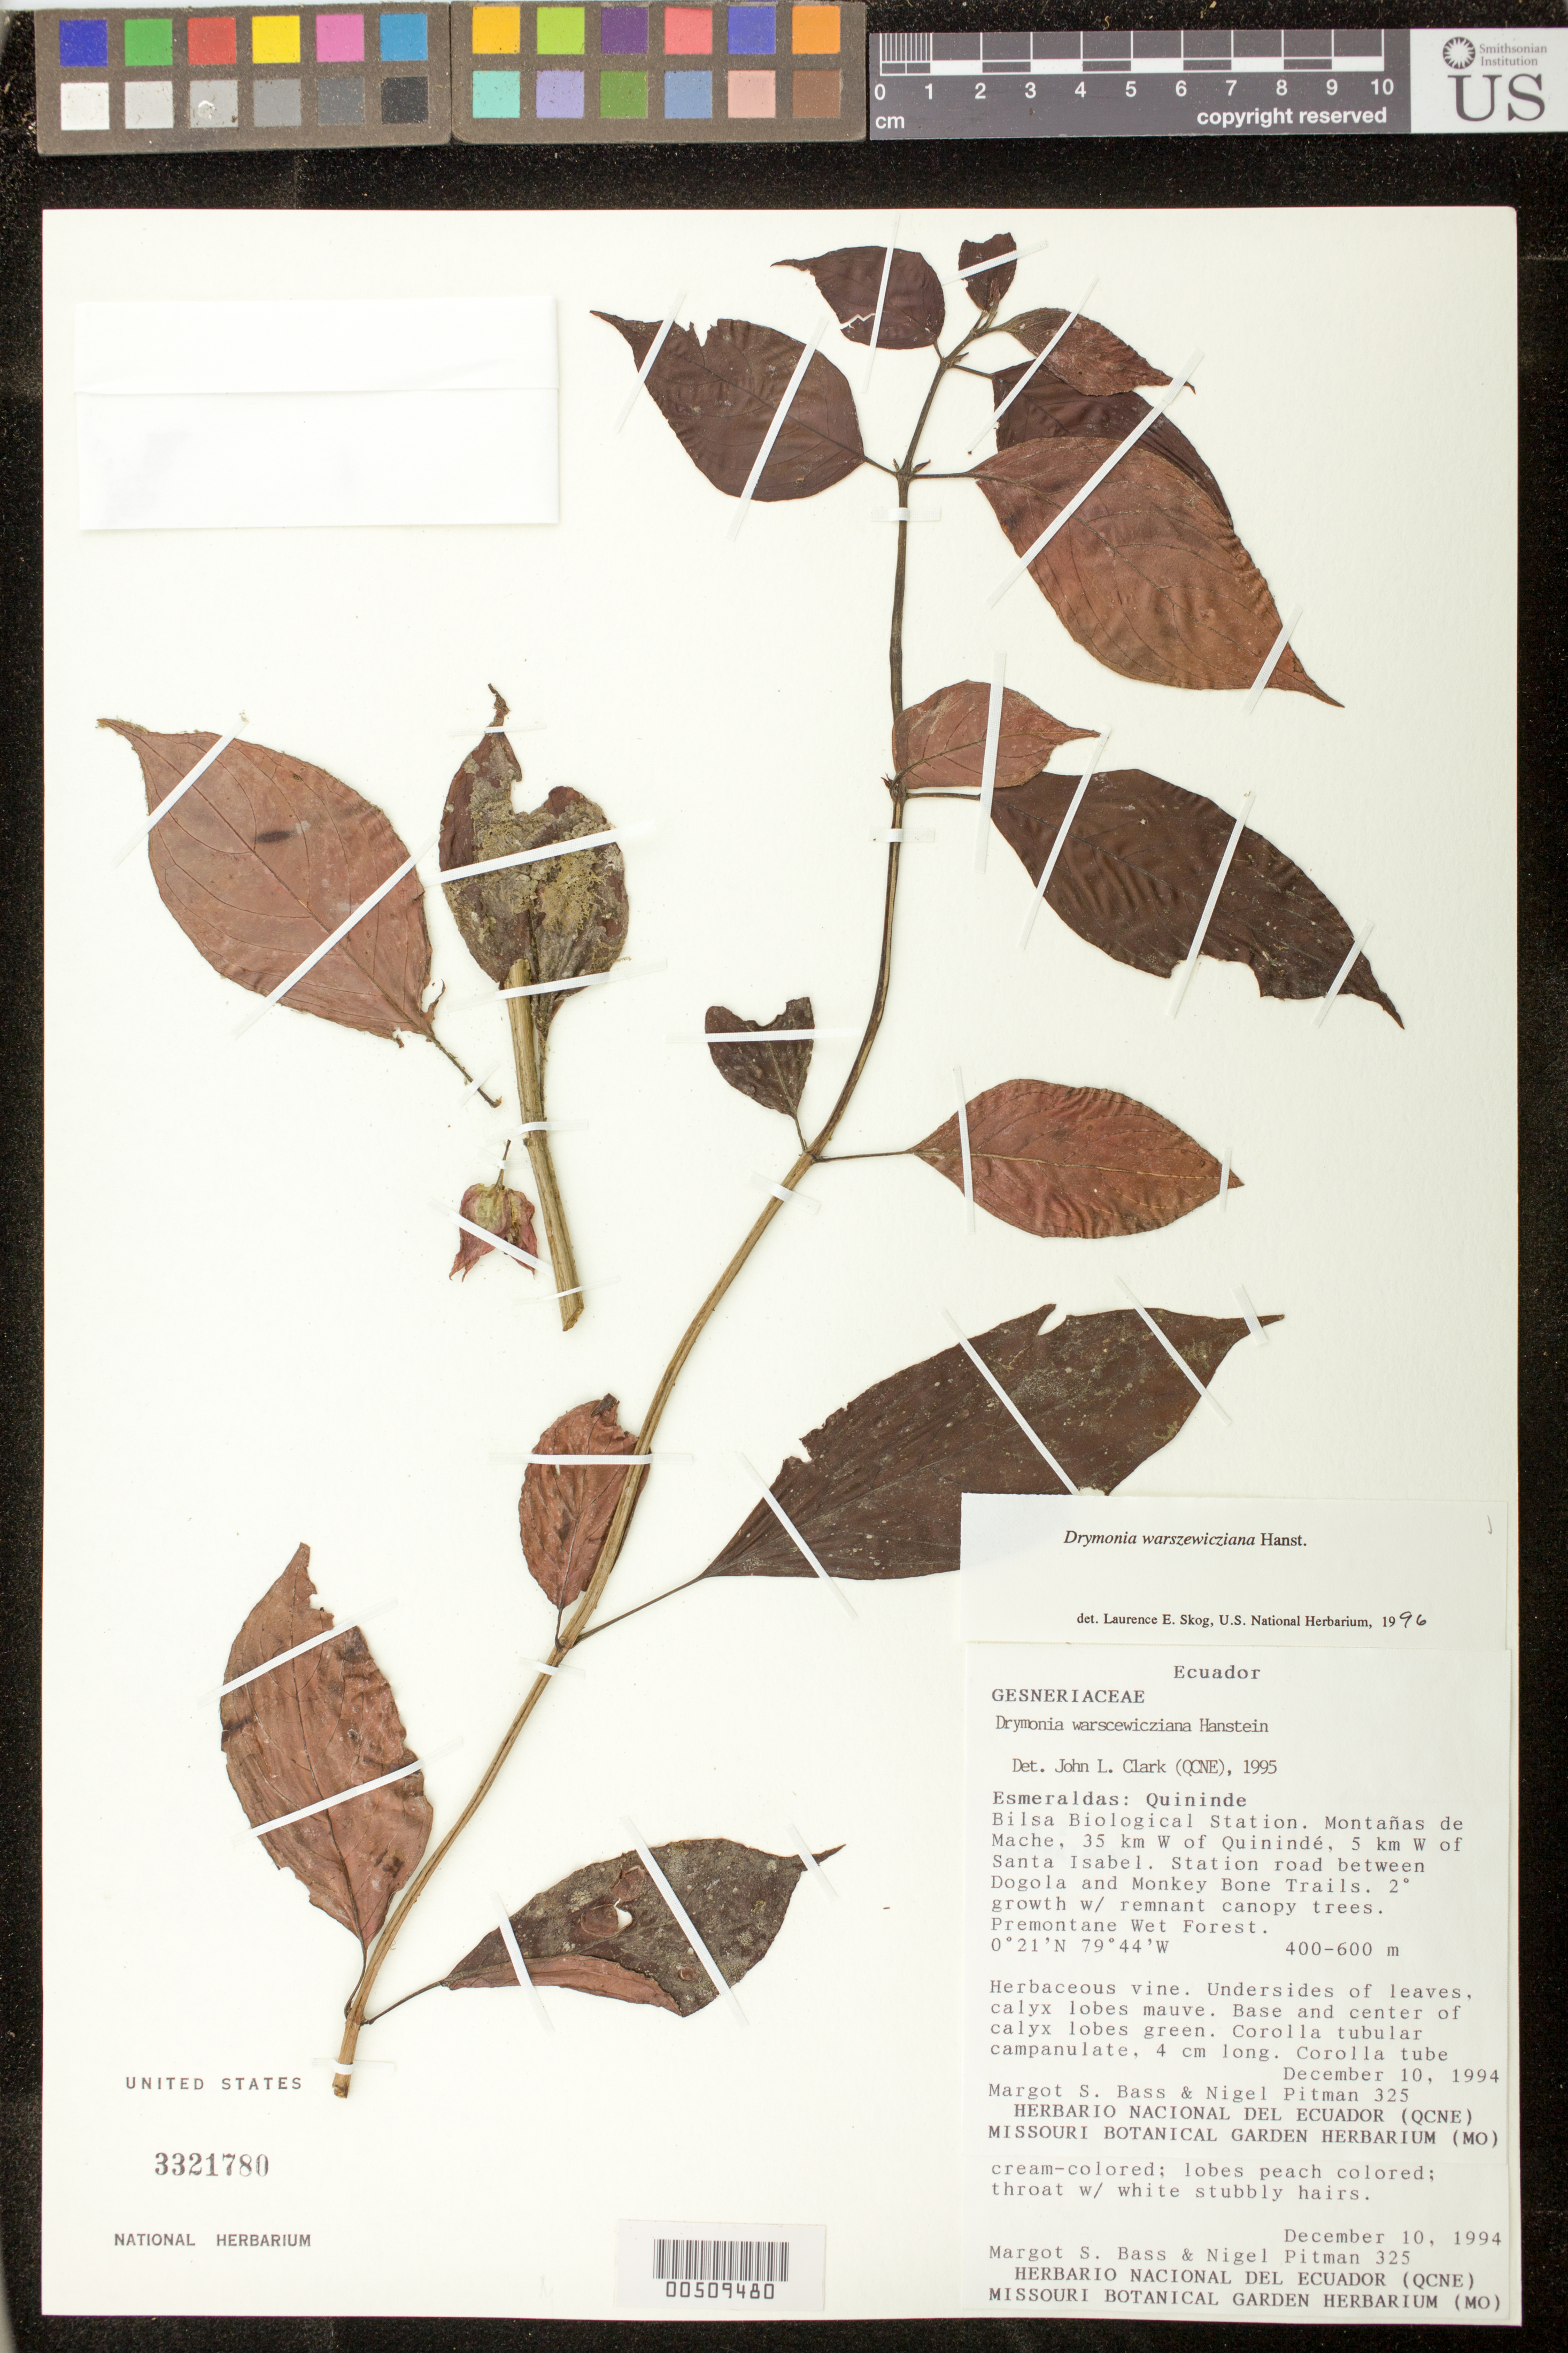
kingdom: Plantae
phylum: Tracheophyta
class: Magnoliopsida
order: Lamiales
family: Gesneriaceae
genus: Drymonia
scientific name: Drymonia warszewicziana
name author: Hanst.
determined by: Skog, Laurence E.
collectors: M. Bass & N. Pitman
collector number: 325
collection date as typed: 10 Dec 1994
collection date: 1994-12-10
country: Ecuador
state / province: Esmeraldas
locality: Quininde, Bilsa Biological Station. Montañas de Mache, 35 km W of Quinindé, 5 km W of Santa Isabel; station road between Dogola and Monkey Bone Trails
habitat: Premontane wet forest; secondary growth with remnant canopy trees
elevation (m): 400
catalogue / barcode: US 3321780